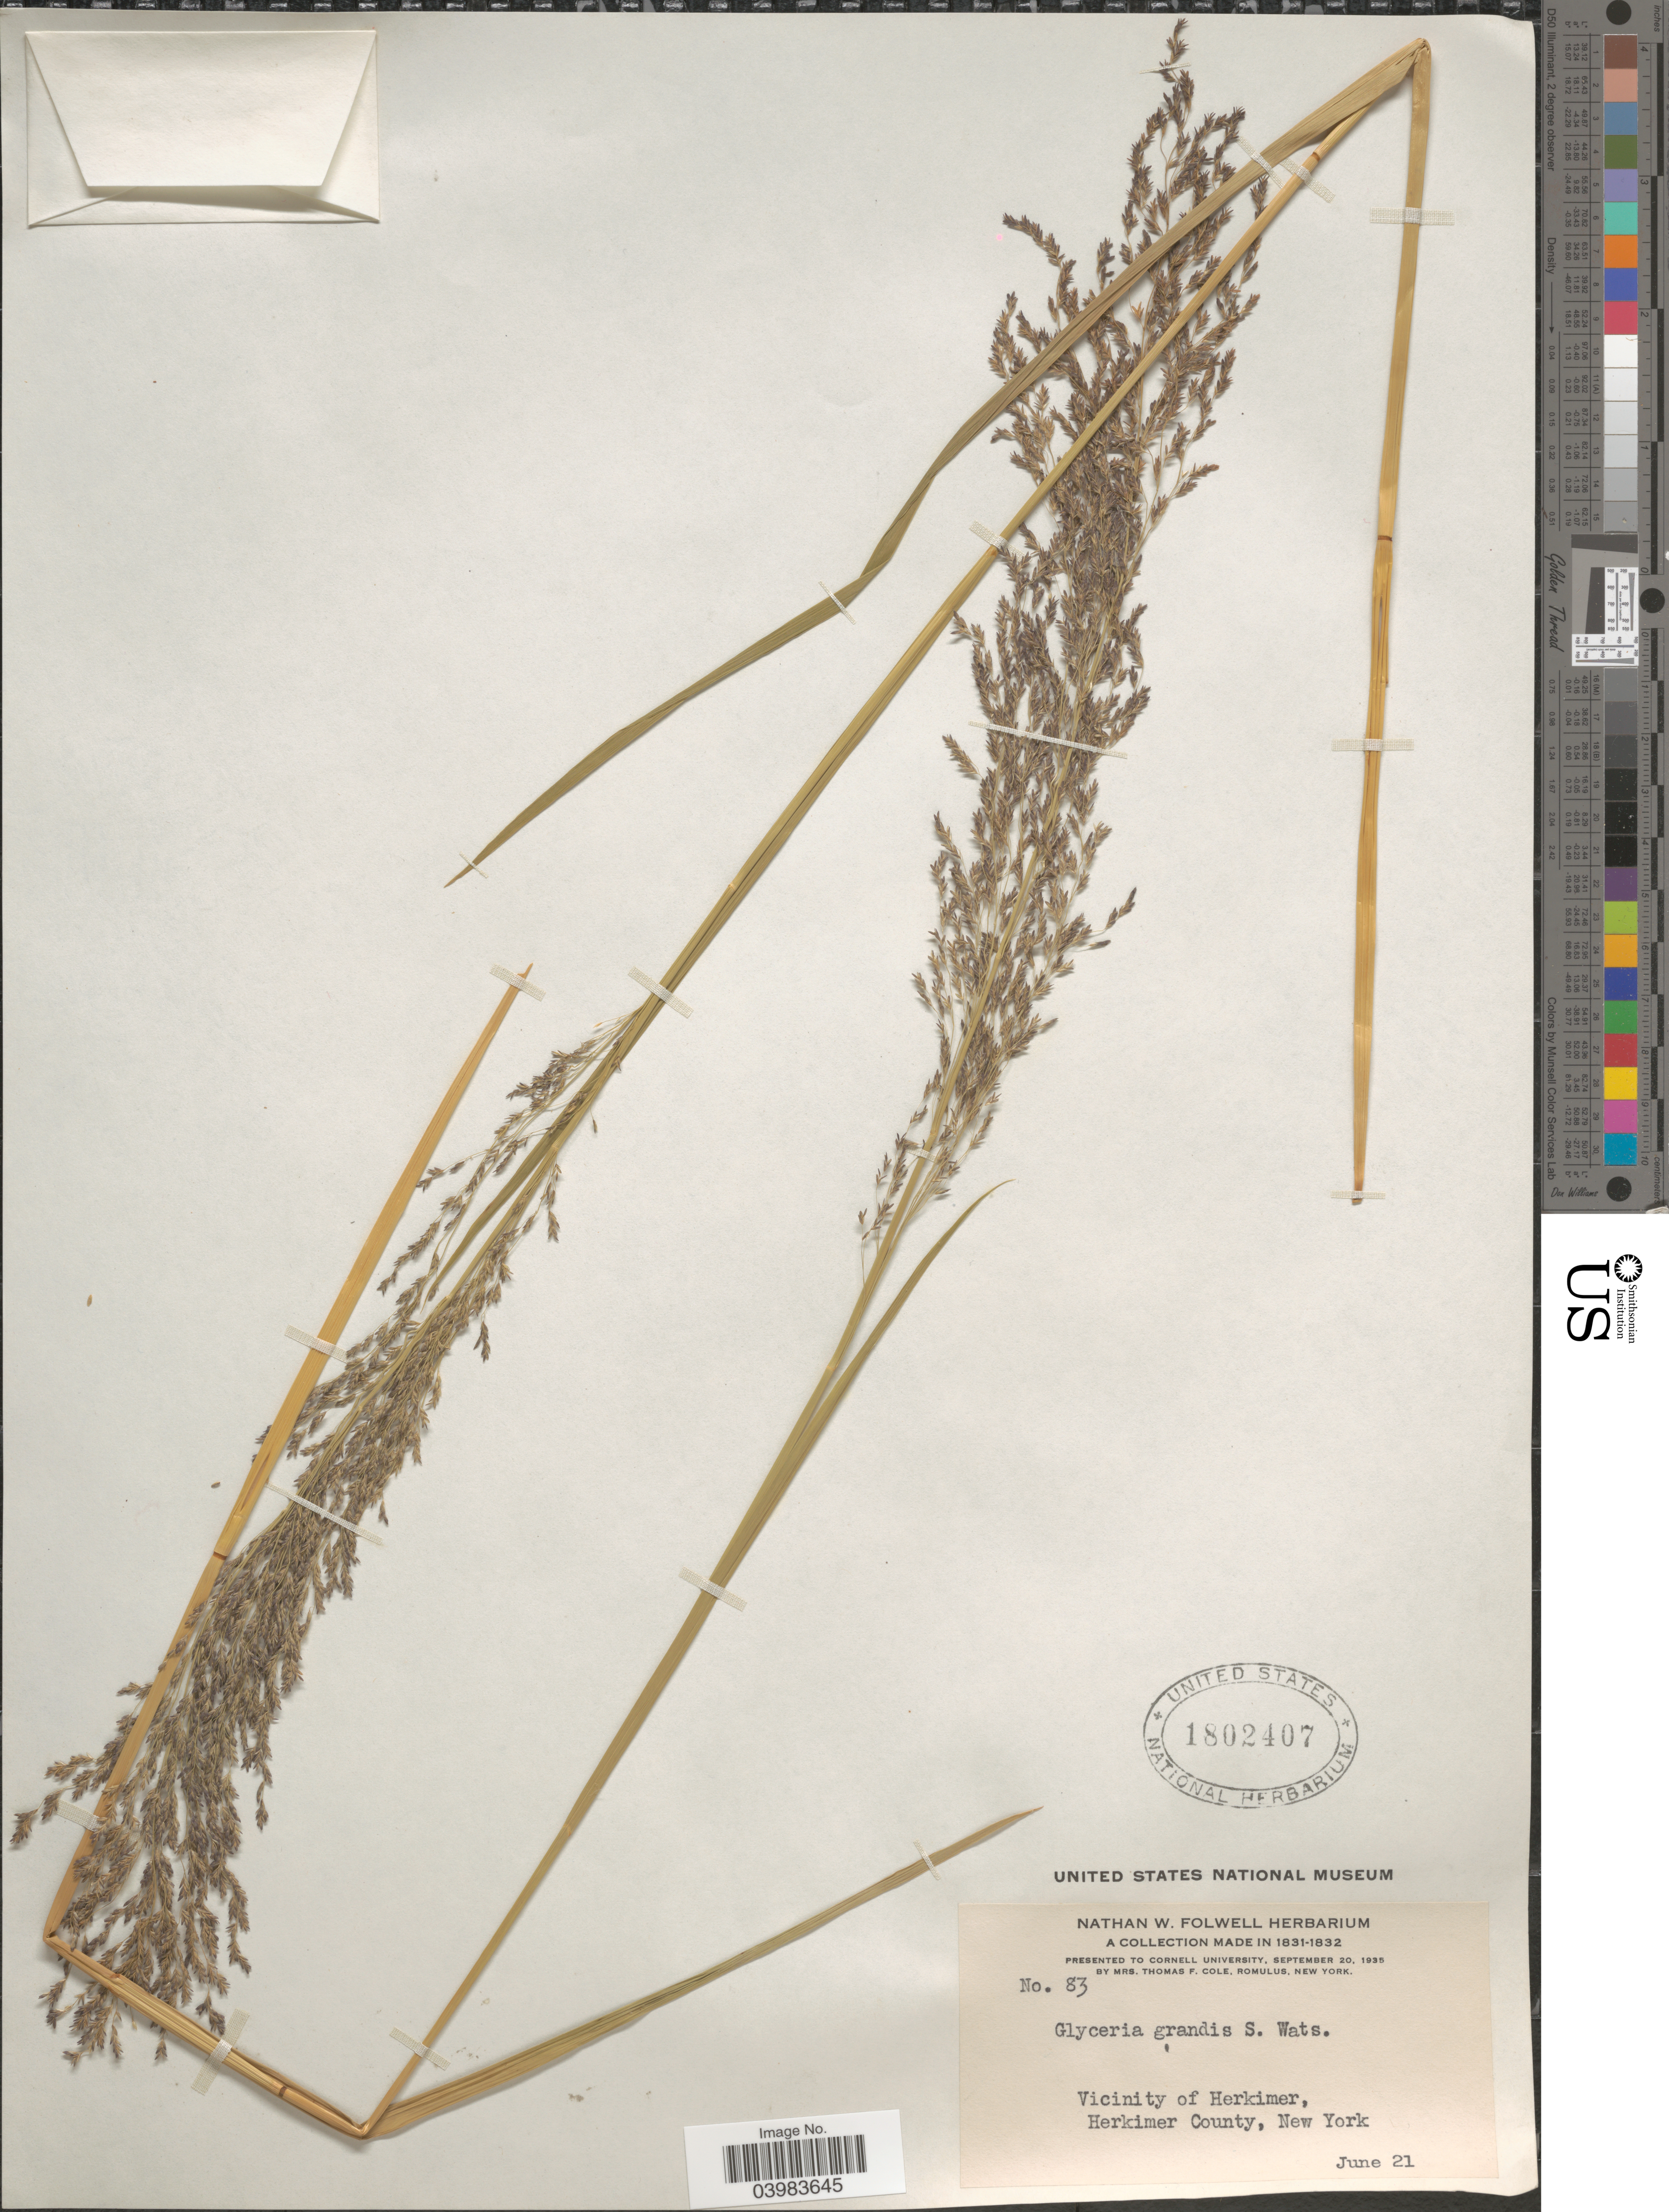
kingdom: Plantae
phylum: Tracheophyta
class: Liliopsida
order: Poales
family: Poaceae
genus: Glyceria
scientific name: Glyceria grandis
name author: S. Watson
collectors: ex herb. Nathan W. Folwell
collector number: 83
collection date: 1831-06-21/1832-06-21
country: United States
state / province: New York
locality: Vicinity of Herkimer, Herkimer County.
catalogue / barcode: US 1802407